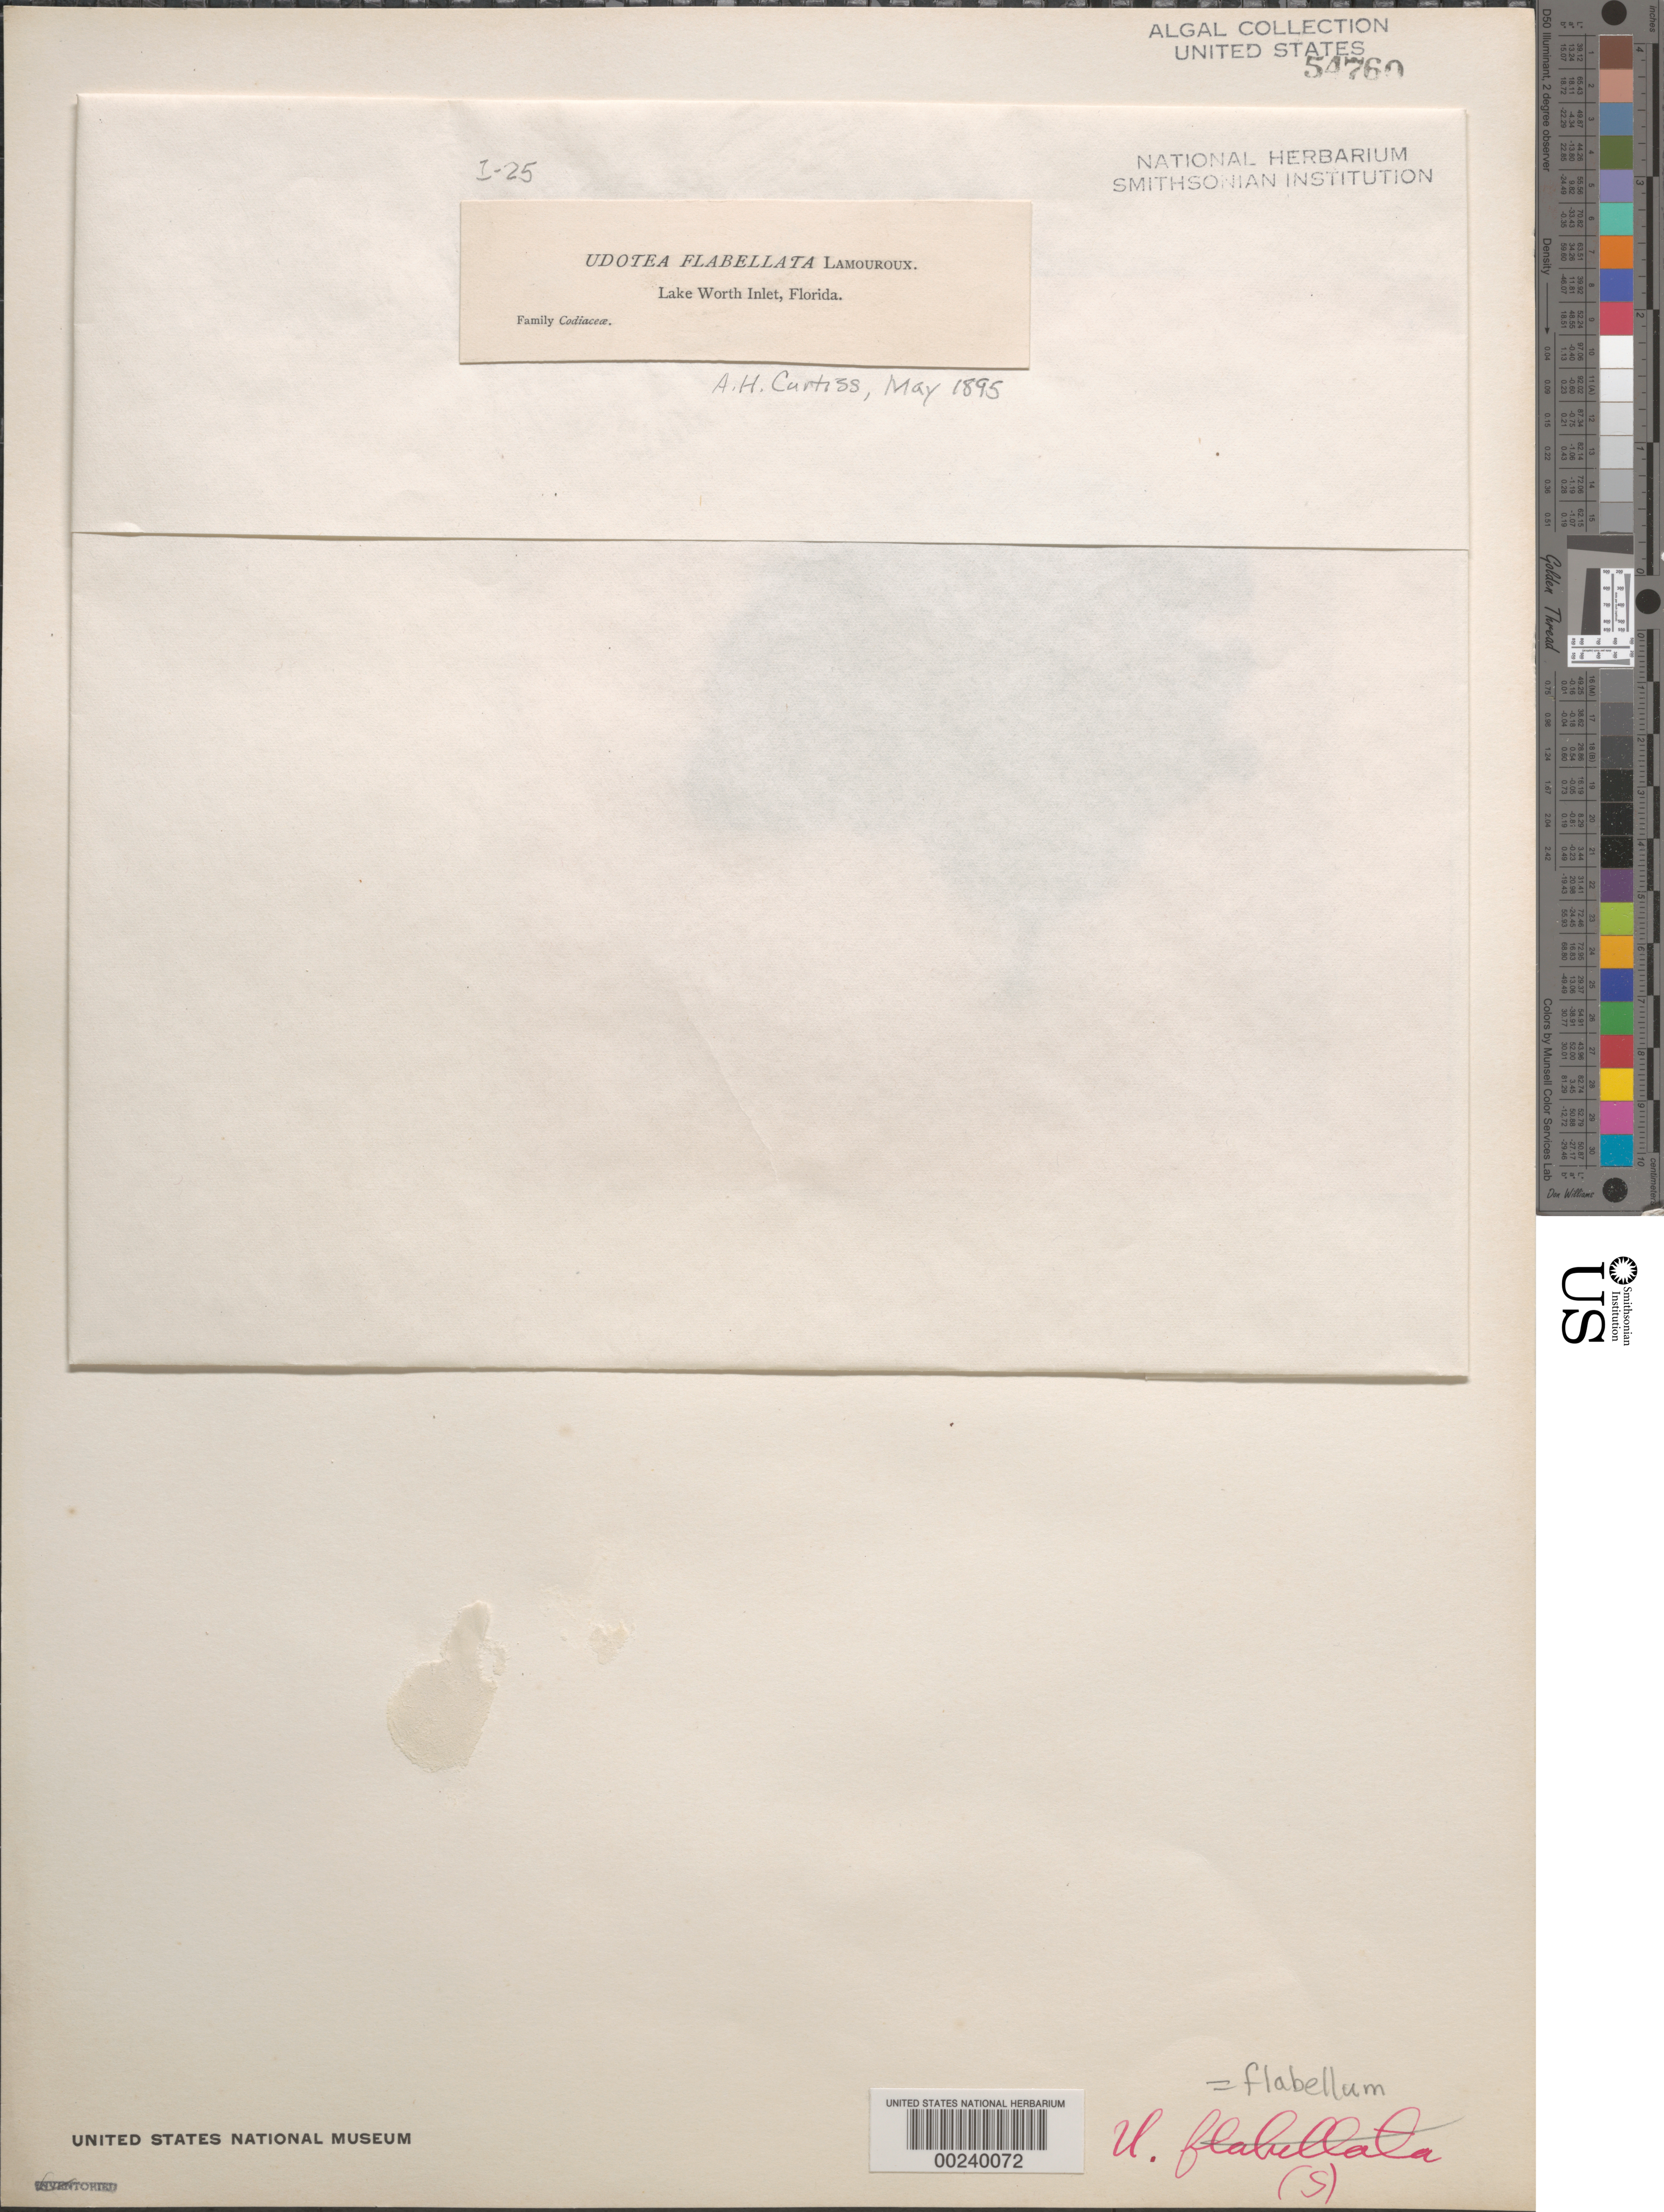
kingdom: Plantae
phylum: Chlorophyta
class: Ulvophyceae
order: Bryopsidales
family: Udoteaceae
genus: Udotea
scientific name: Udotea flabellum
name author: (J. Ellis & Sol.) M. Howe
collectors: A. H. Curtiss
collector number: I-25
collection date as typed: May 1895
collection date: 1895-05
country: United States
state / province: Florida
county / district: Palm Beach County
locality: Lake Worth Inlet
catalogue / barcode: US 54760